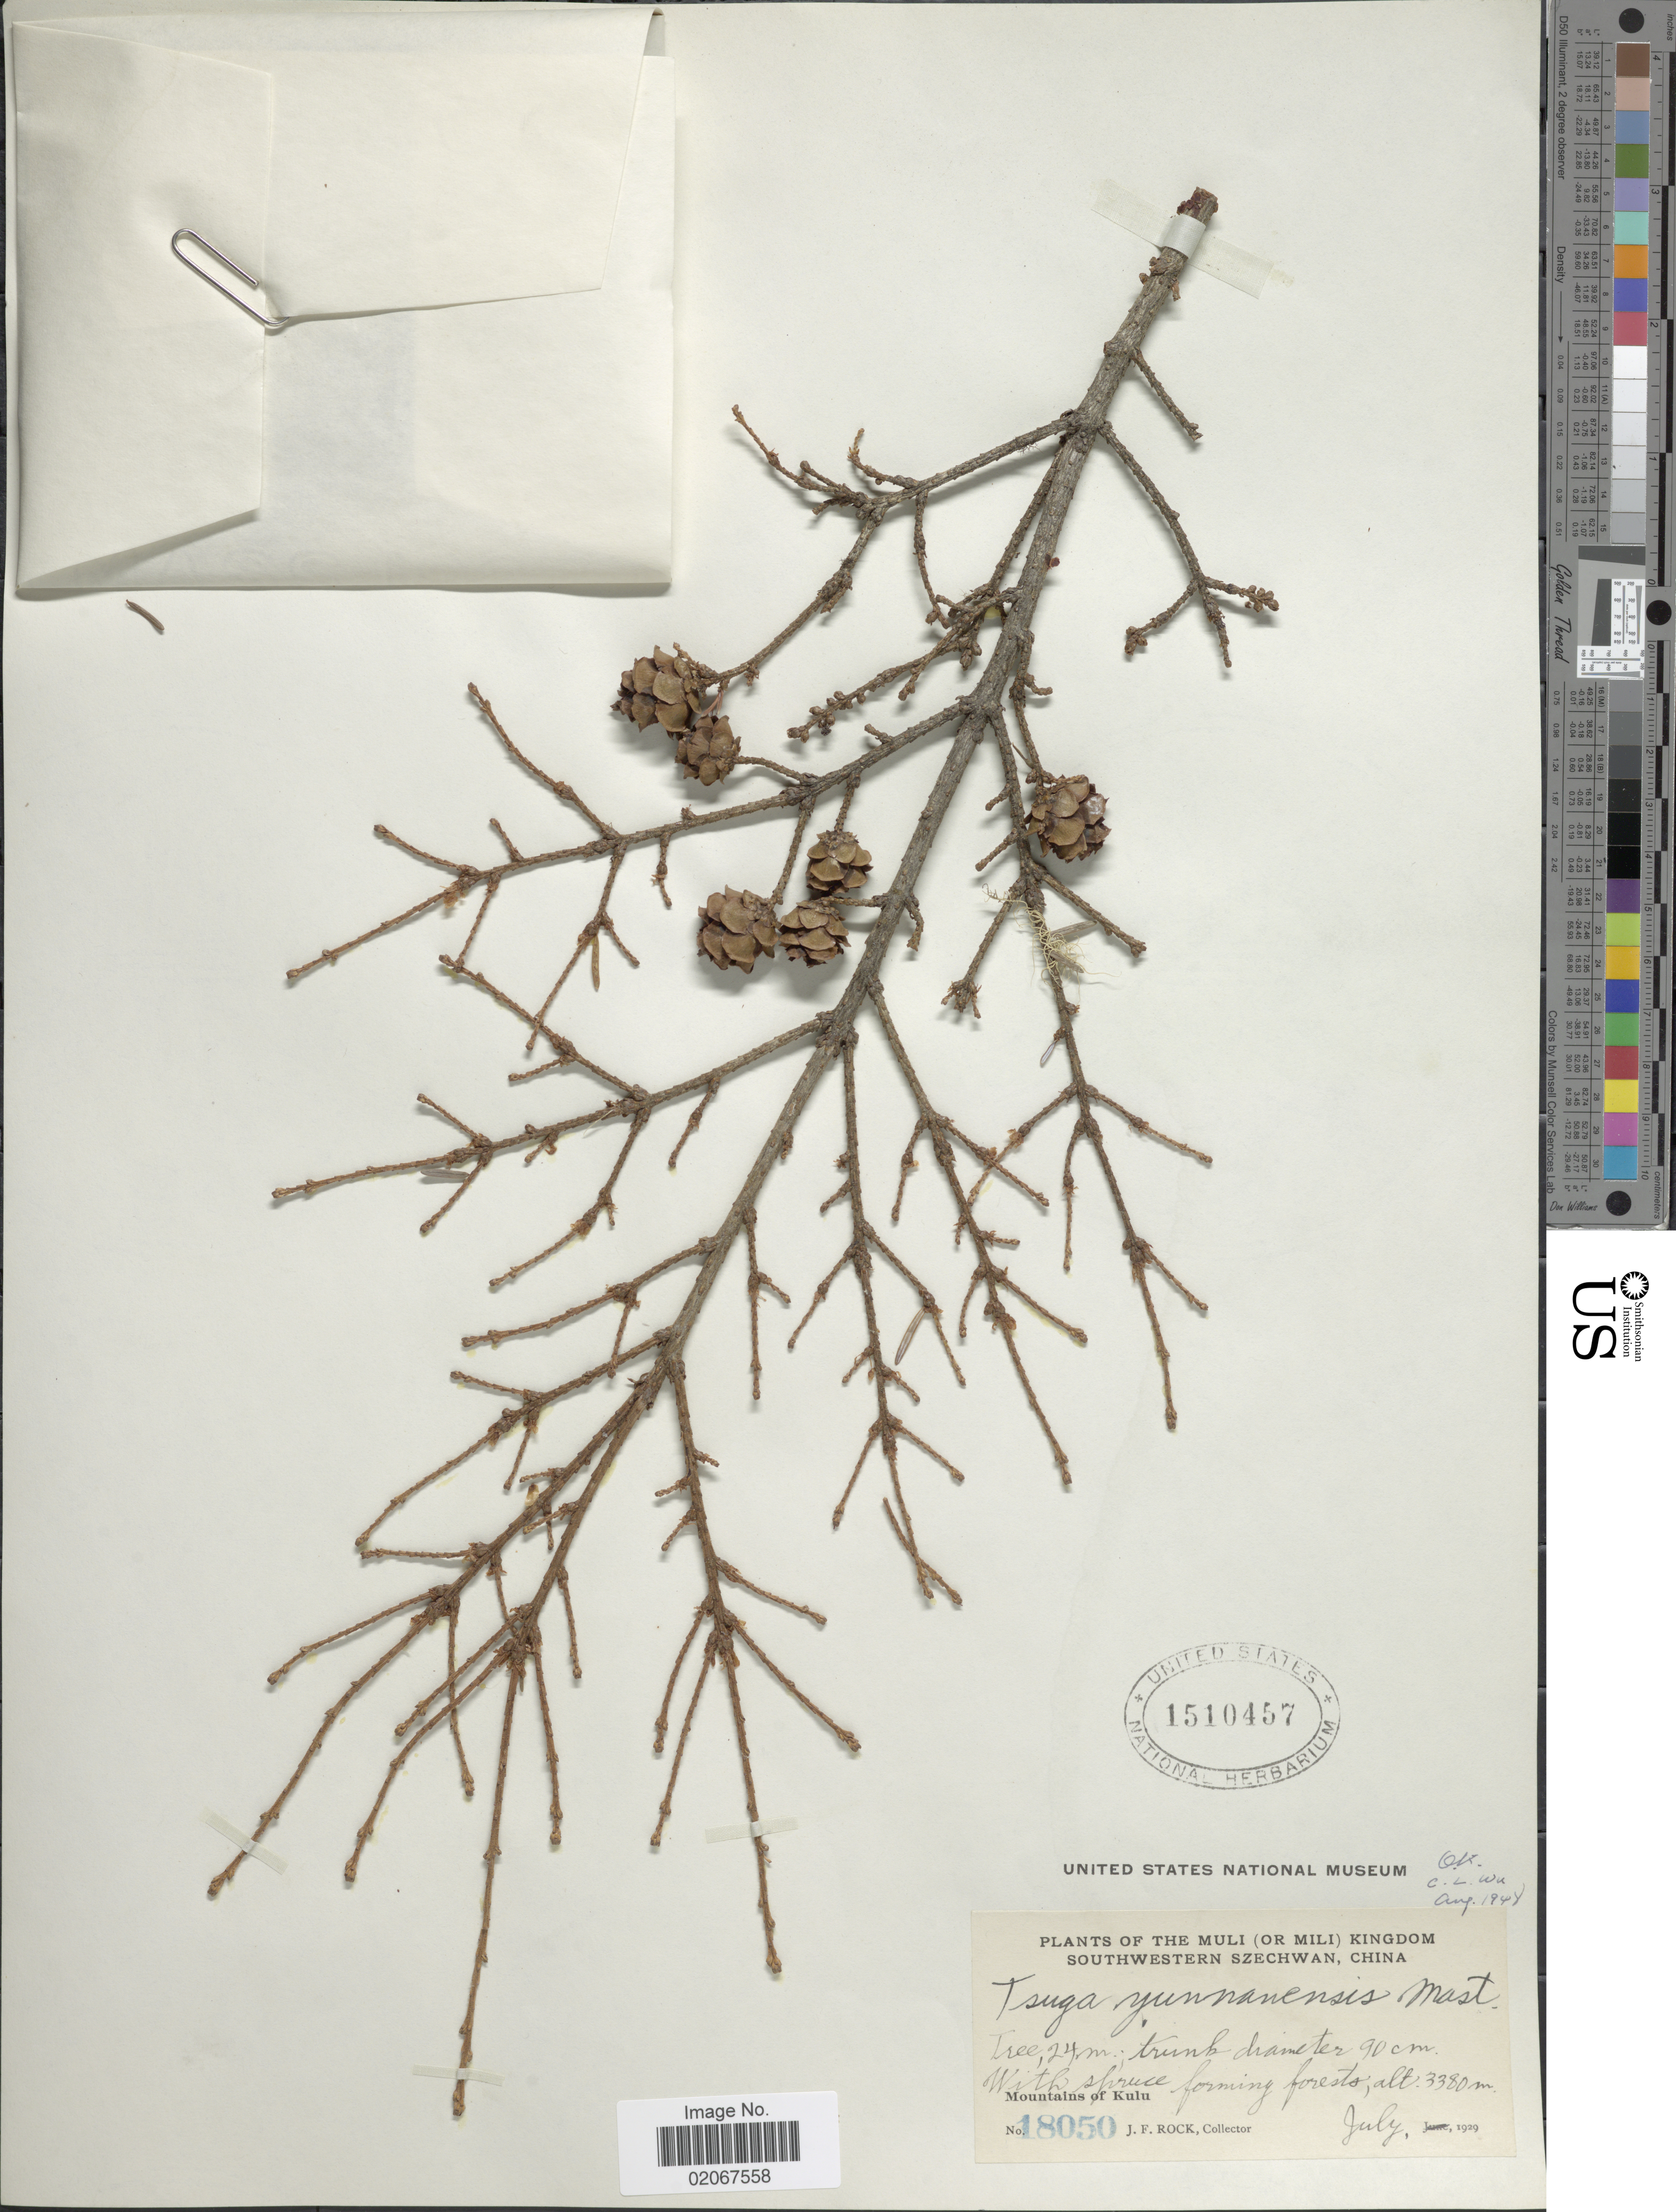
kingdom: Plantae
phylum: Tracheophyta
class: Pinopsida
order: Pinales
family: Pinaceae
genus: Tsuga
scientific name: Tsuga yunnanensis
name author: (Franch.) Mast.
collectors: J. Rock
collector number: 18050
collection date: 1929-07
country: China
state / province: Sichuan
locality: Mountains of Kulu, The Muly (or Mili) Kingdom southwestern szechwan, china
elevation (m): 3380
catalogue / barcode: US 1510457